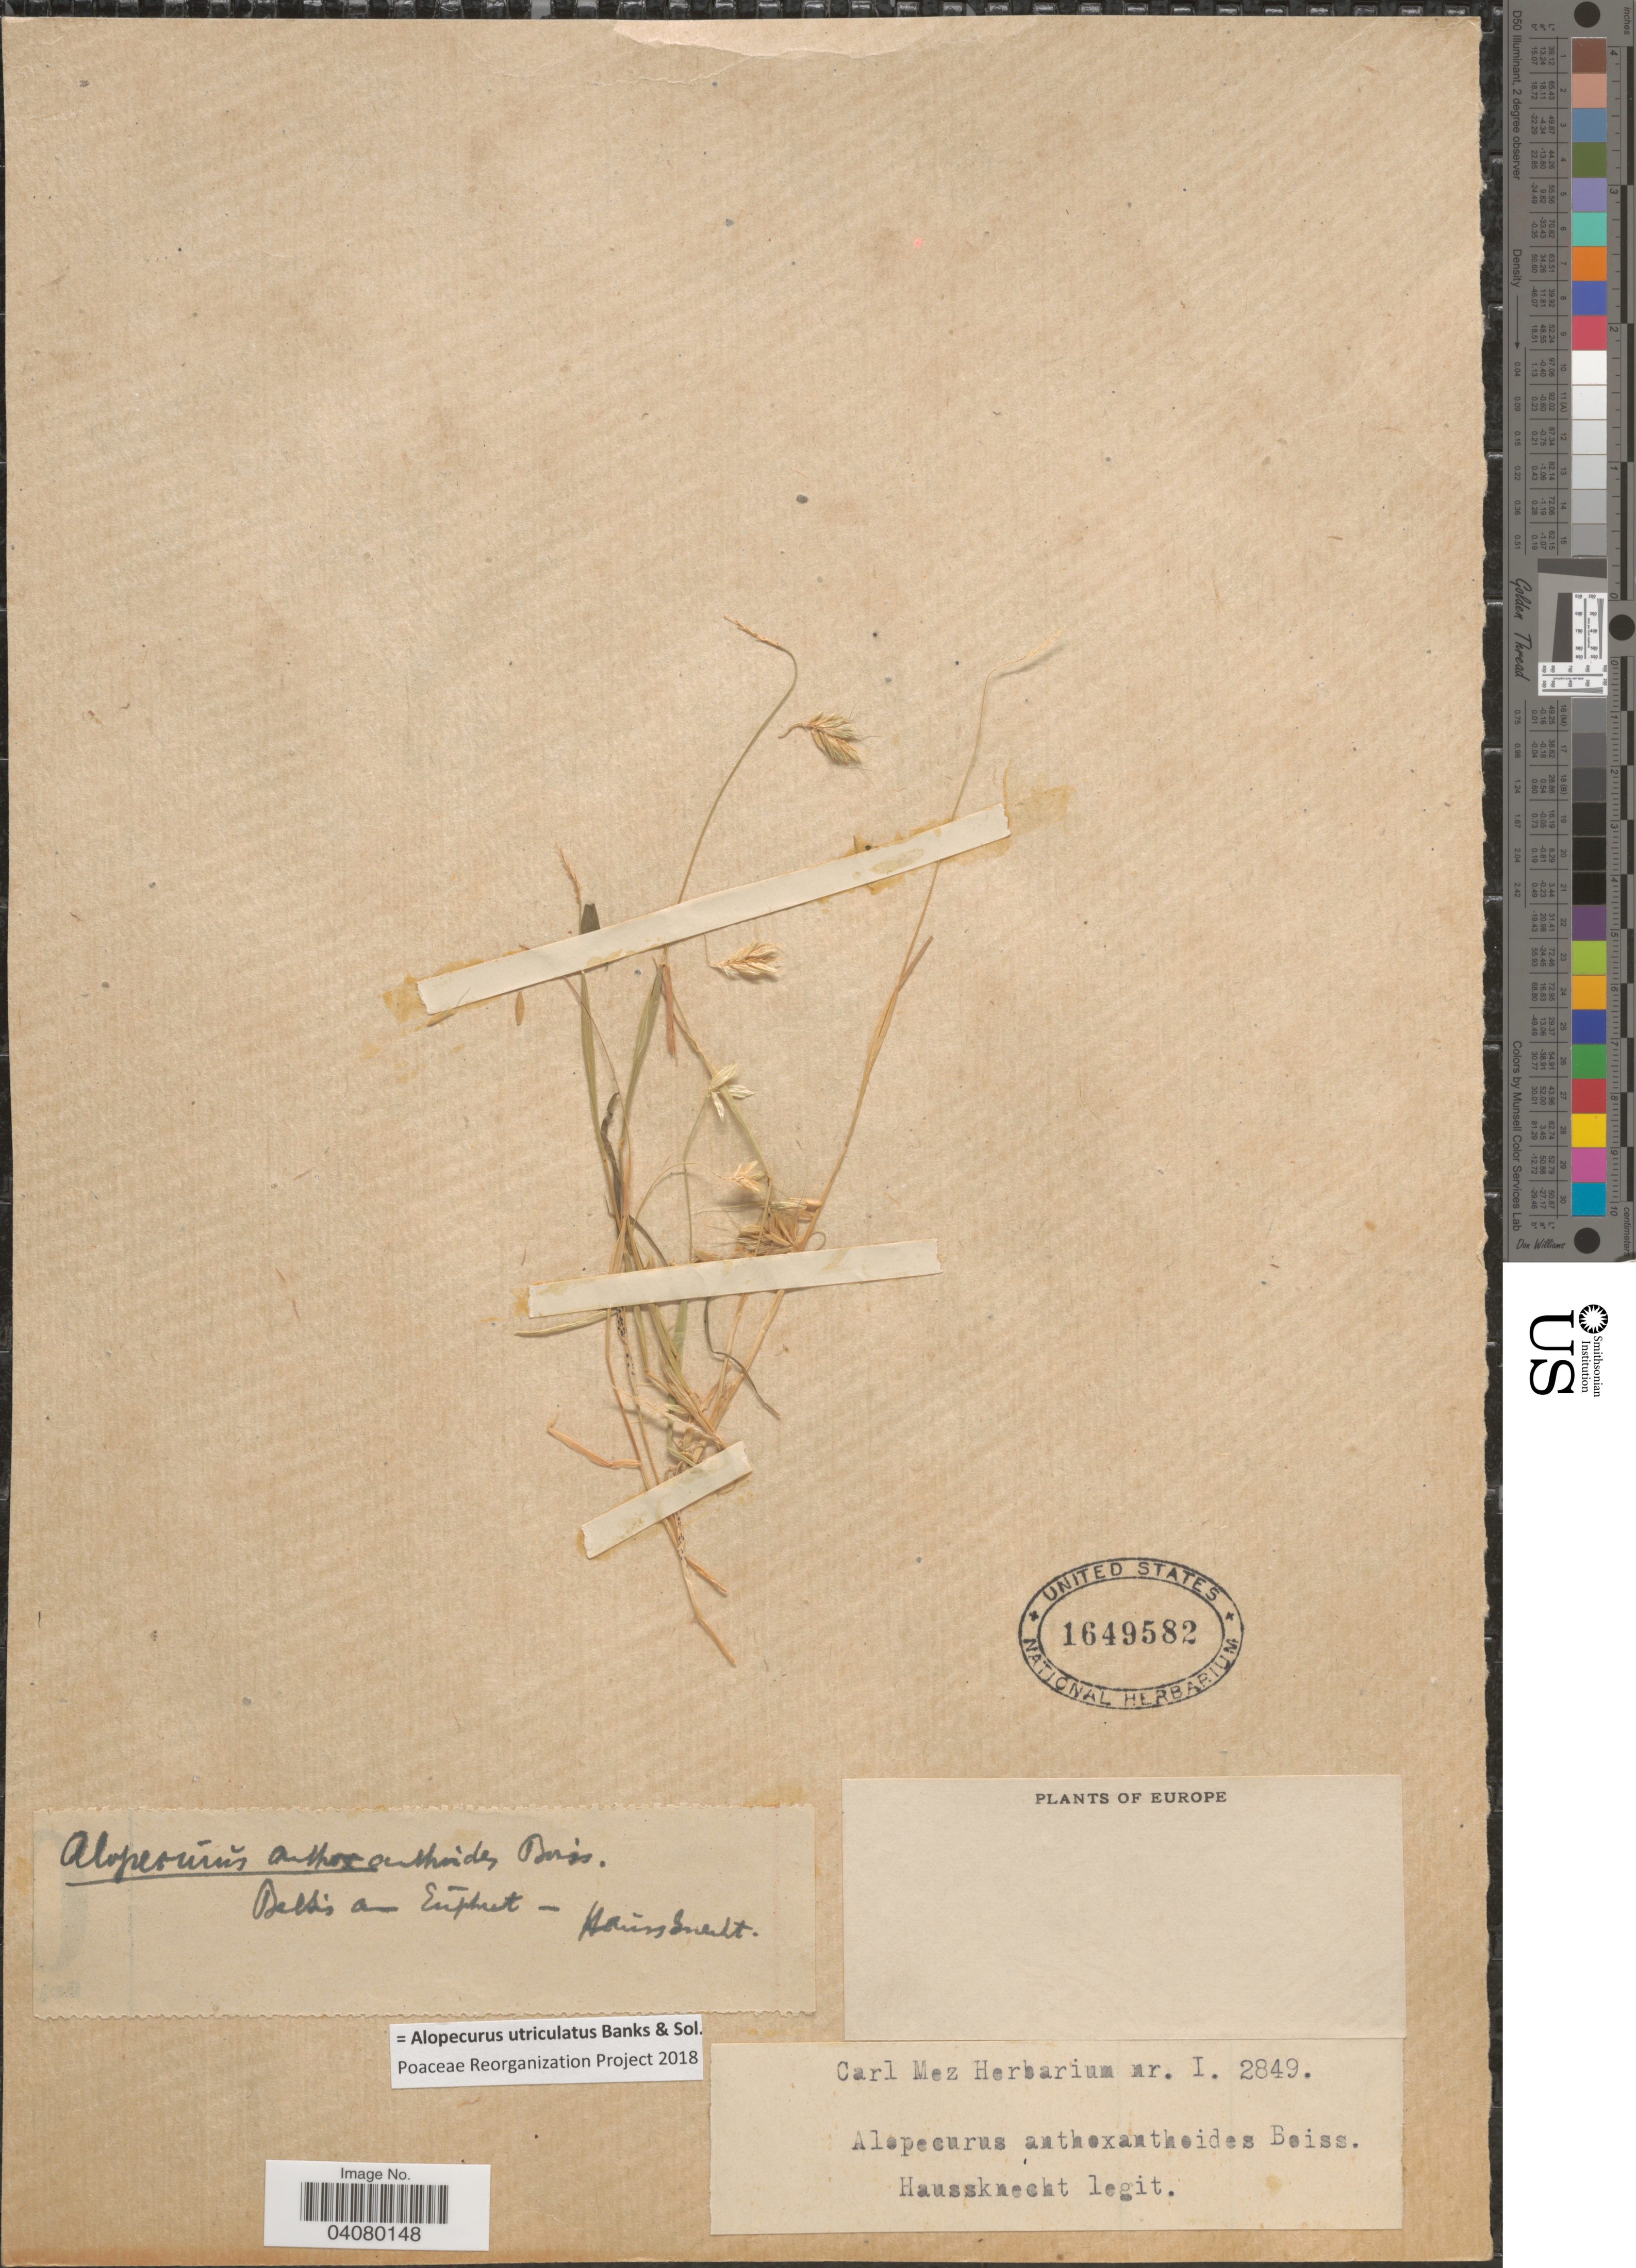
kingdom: Plantae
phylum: Tracheophyta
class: Liliopsida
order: Poales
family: Poaceae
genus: Alopecurus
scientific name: Alopecurus utriculatus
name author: Banks & Sol.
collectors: Haussknecht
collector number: I2849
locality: Europe. Beltis au Eúphret. [interpreted]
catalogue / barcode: US 1649582